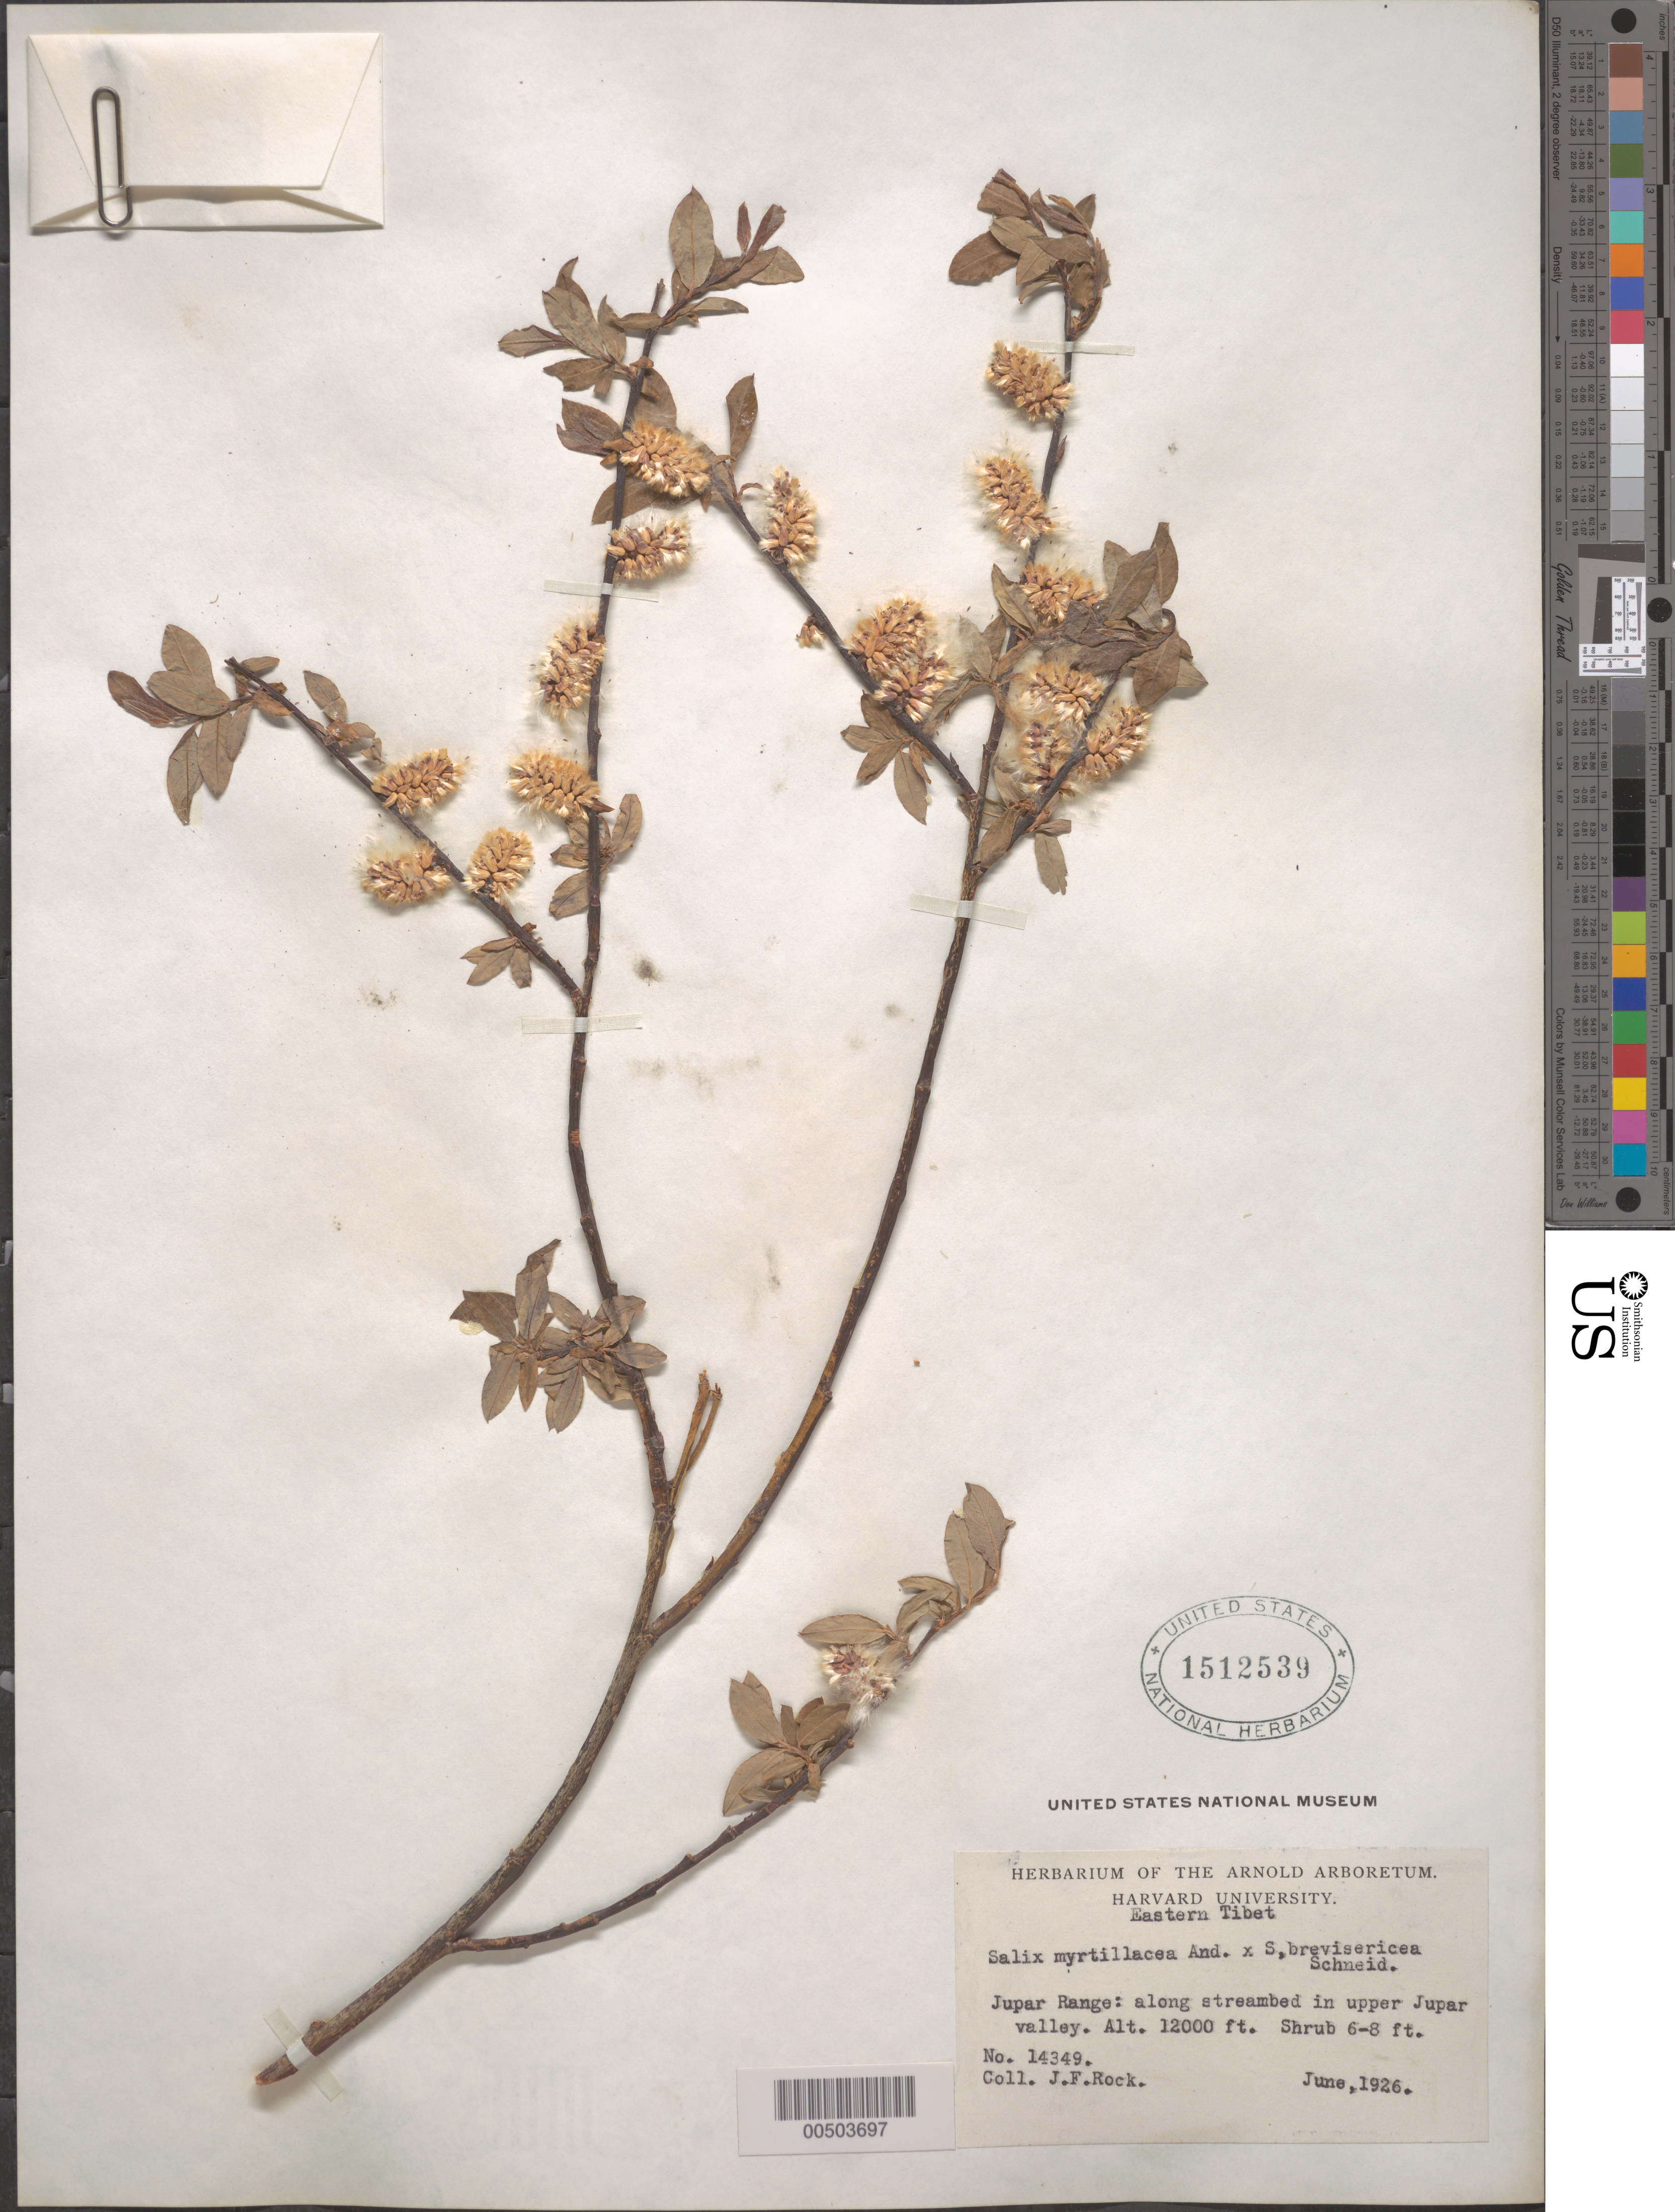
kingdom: Plantae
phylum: Tracheophyta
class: Magnoliopsida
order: Malpighiales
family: Salicaceae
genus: Salix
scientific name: Salix myrtillacea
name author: Andersson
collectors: J. F. Rock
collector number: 14349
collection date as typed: Jun 1926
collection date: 1926-06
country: China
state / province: Xizang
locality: Jupar Range: along streambed in upper Jupar valley.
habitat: Shrub 6-8 ft.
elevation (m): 3658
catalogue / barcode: US 1512539